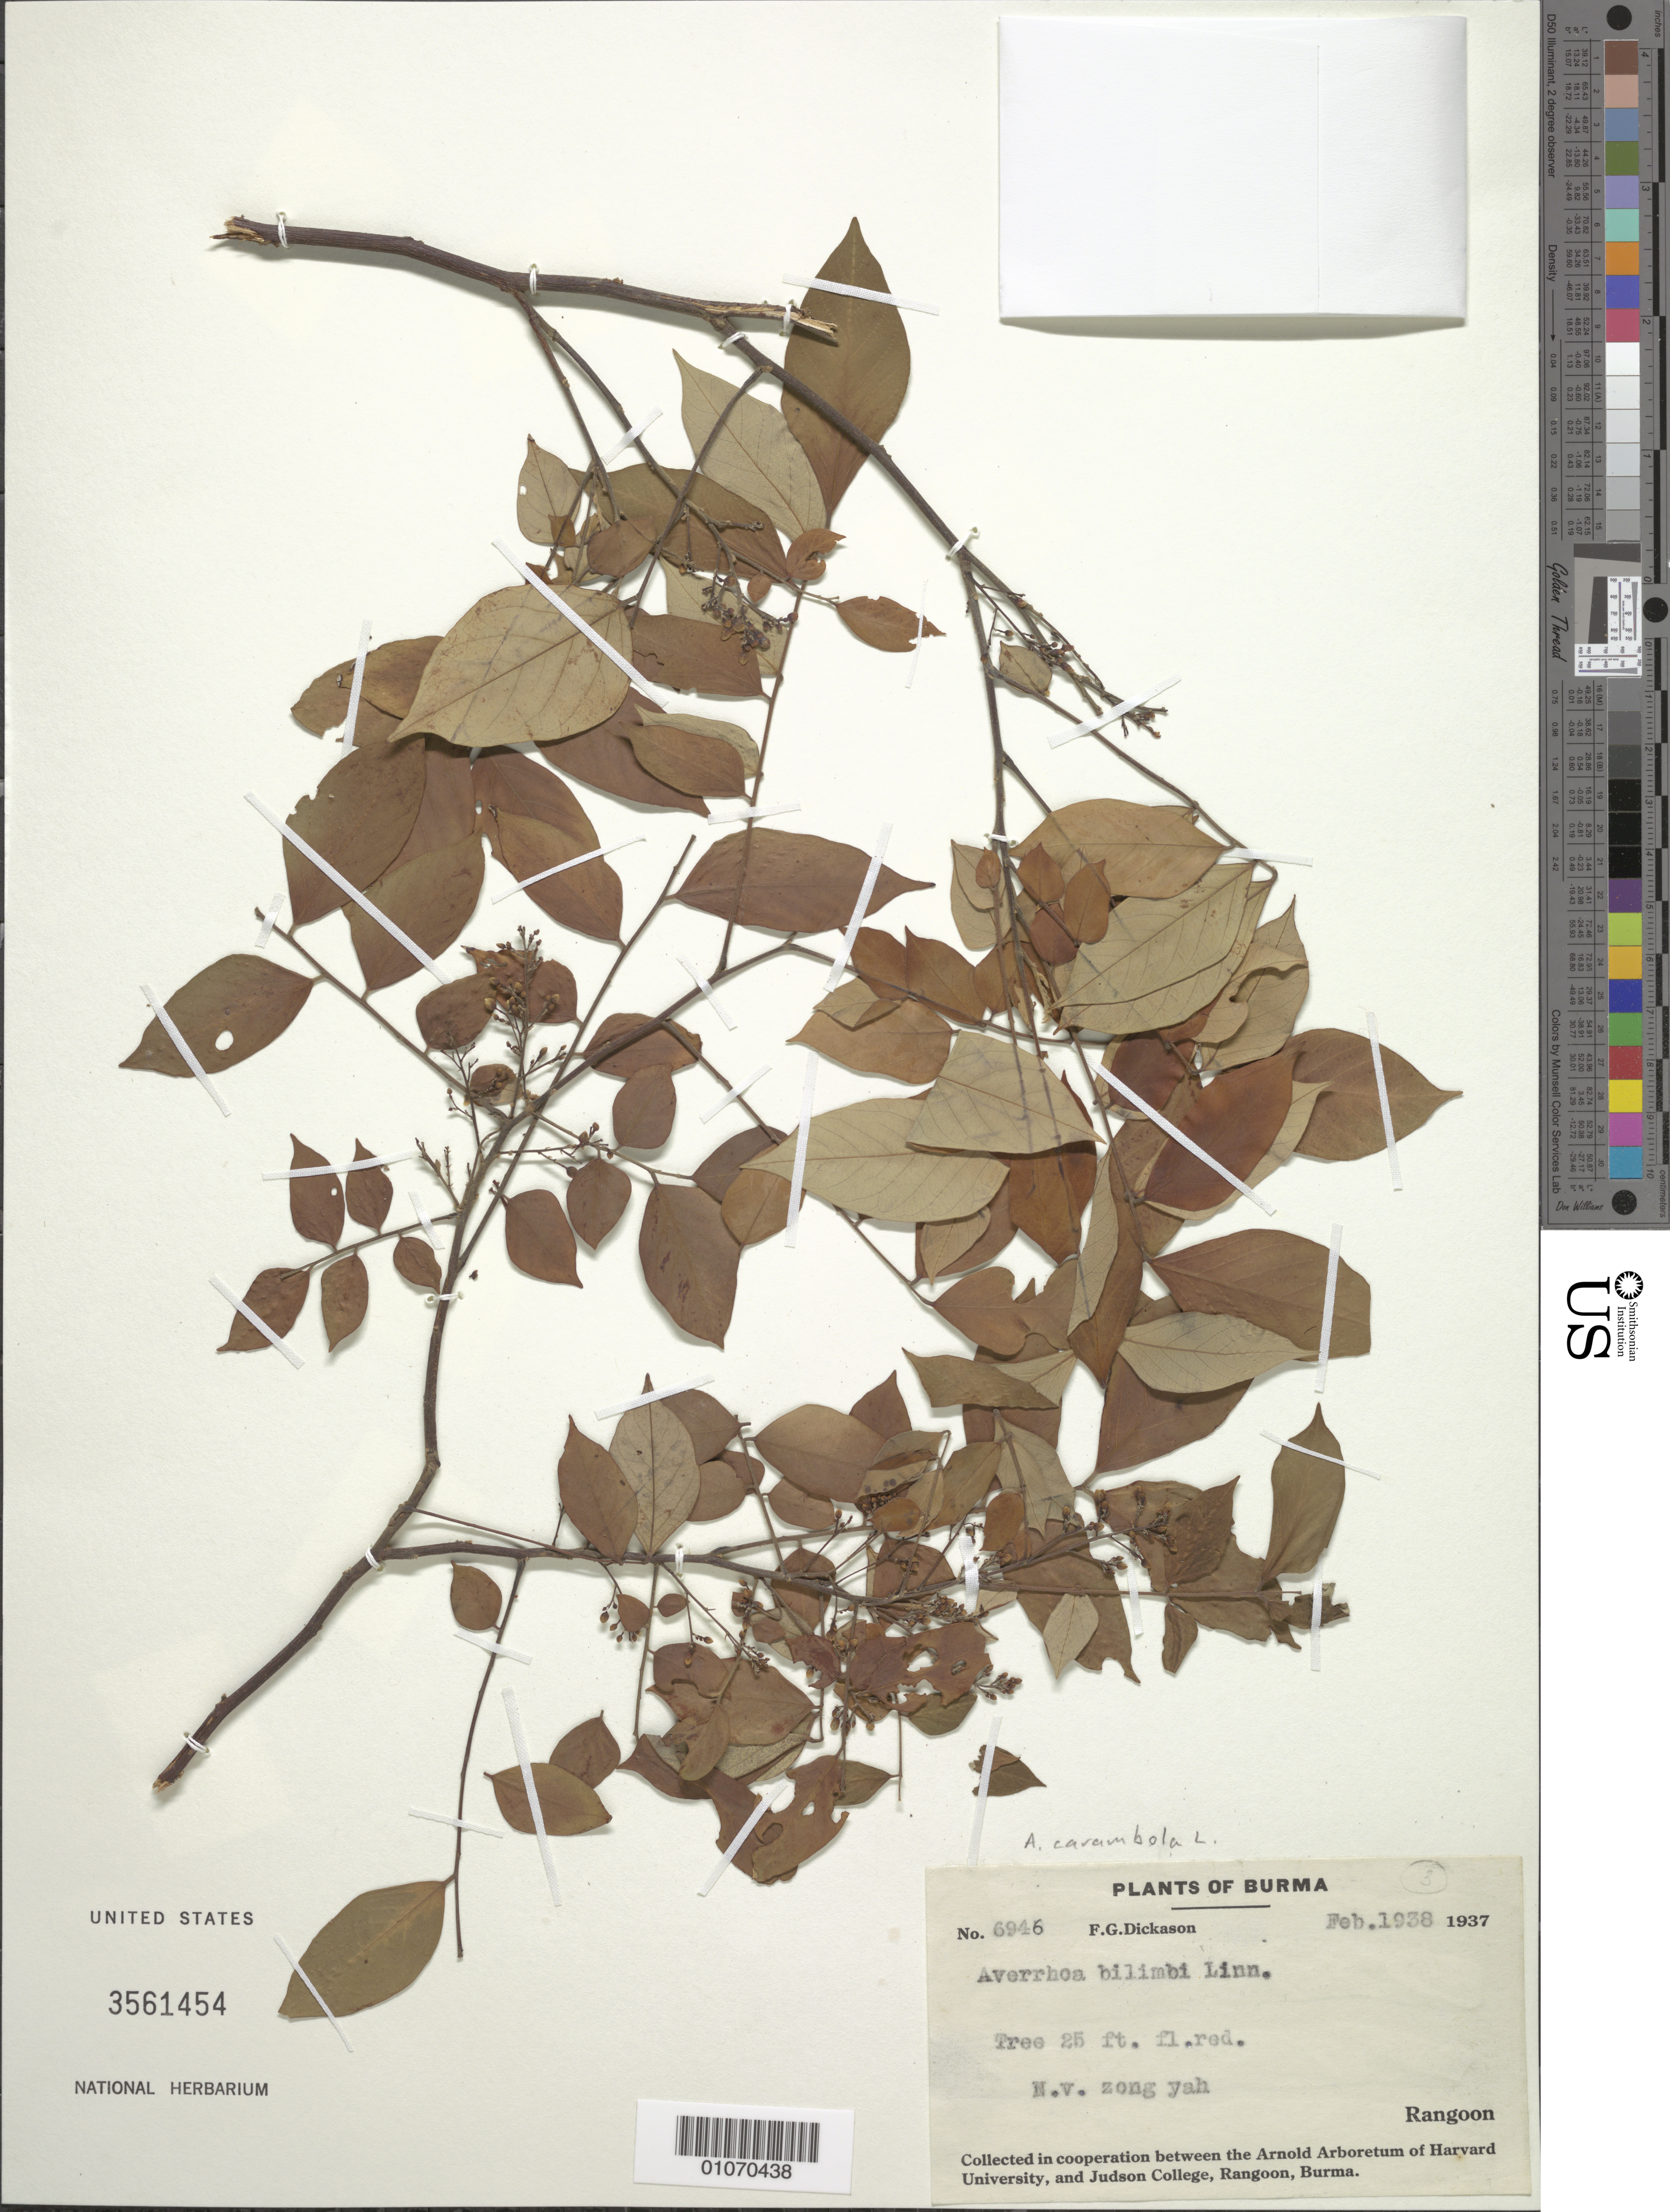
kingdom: Plantae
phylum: Tracheophyta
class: Magnoliopsida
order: Oxalidales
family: Oxalidaceae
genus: Averrhoa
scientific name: Averrhoa carambola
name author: L.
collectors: F. Dickason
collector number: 6946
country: Myanmar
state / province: Yangon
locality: Rangoon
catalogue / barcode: US 3561454